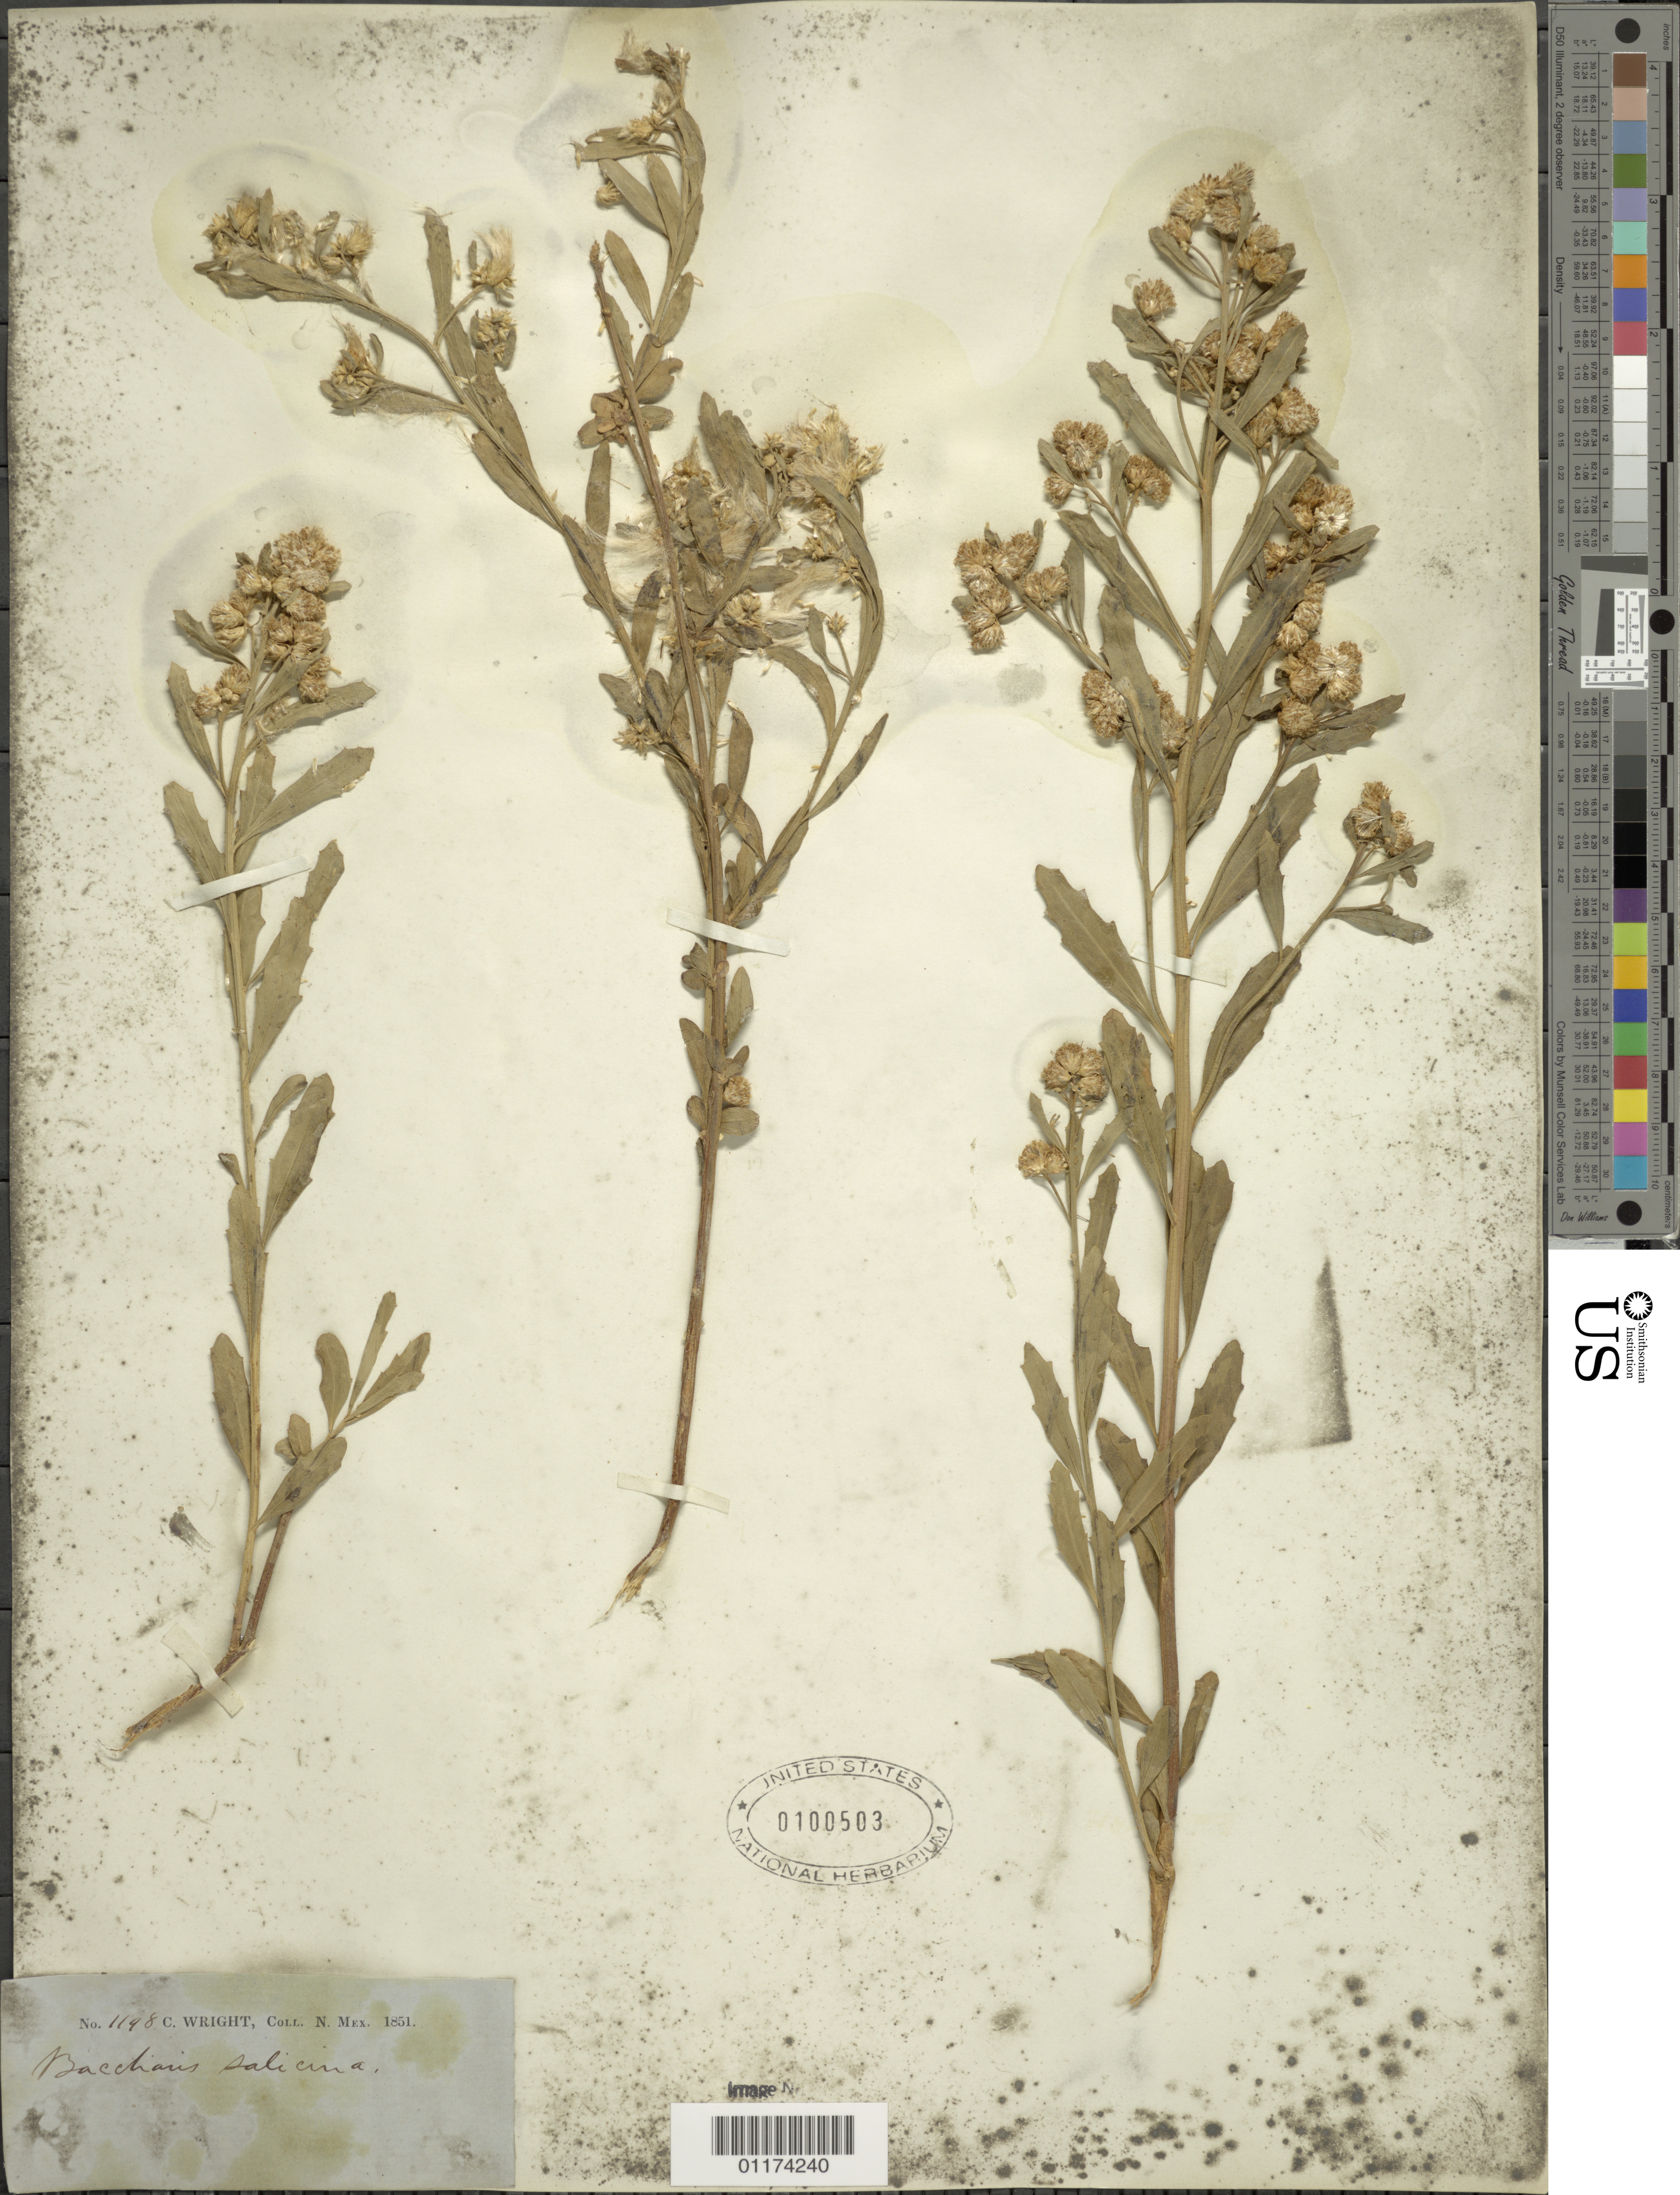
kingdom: Plantae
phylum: Tracheophyta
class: Magnoliopsida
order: Asterales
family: Asteraceae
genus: Baccharis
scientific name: Baccharis salicina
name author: Torr. & A. Gray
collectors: C. Wright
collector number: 1198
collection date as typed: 1851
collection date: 1851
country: United States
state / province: New Mexico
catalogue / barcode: US 100503